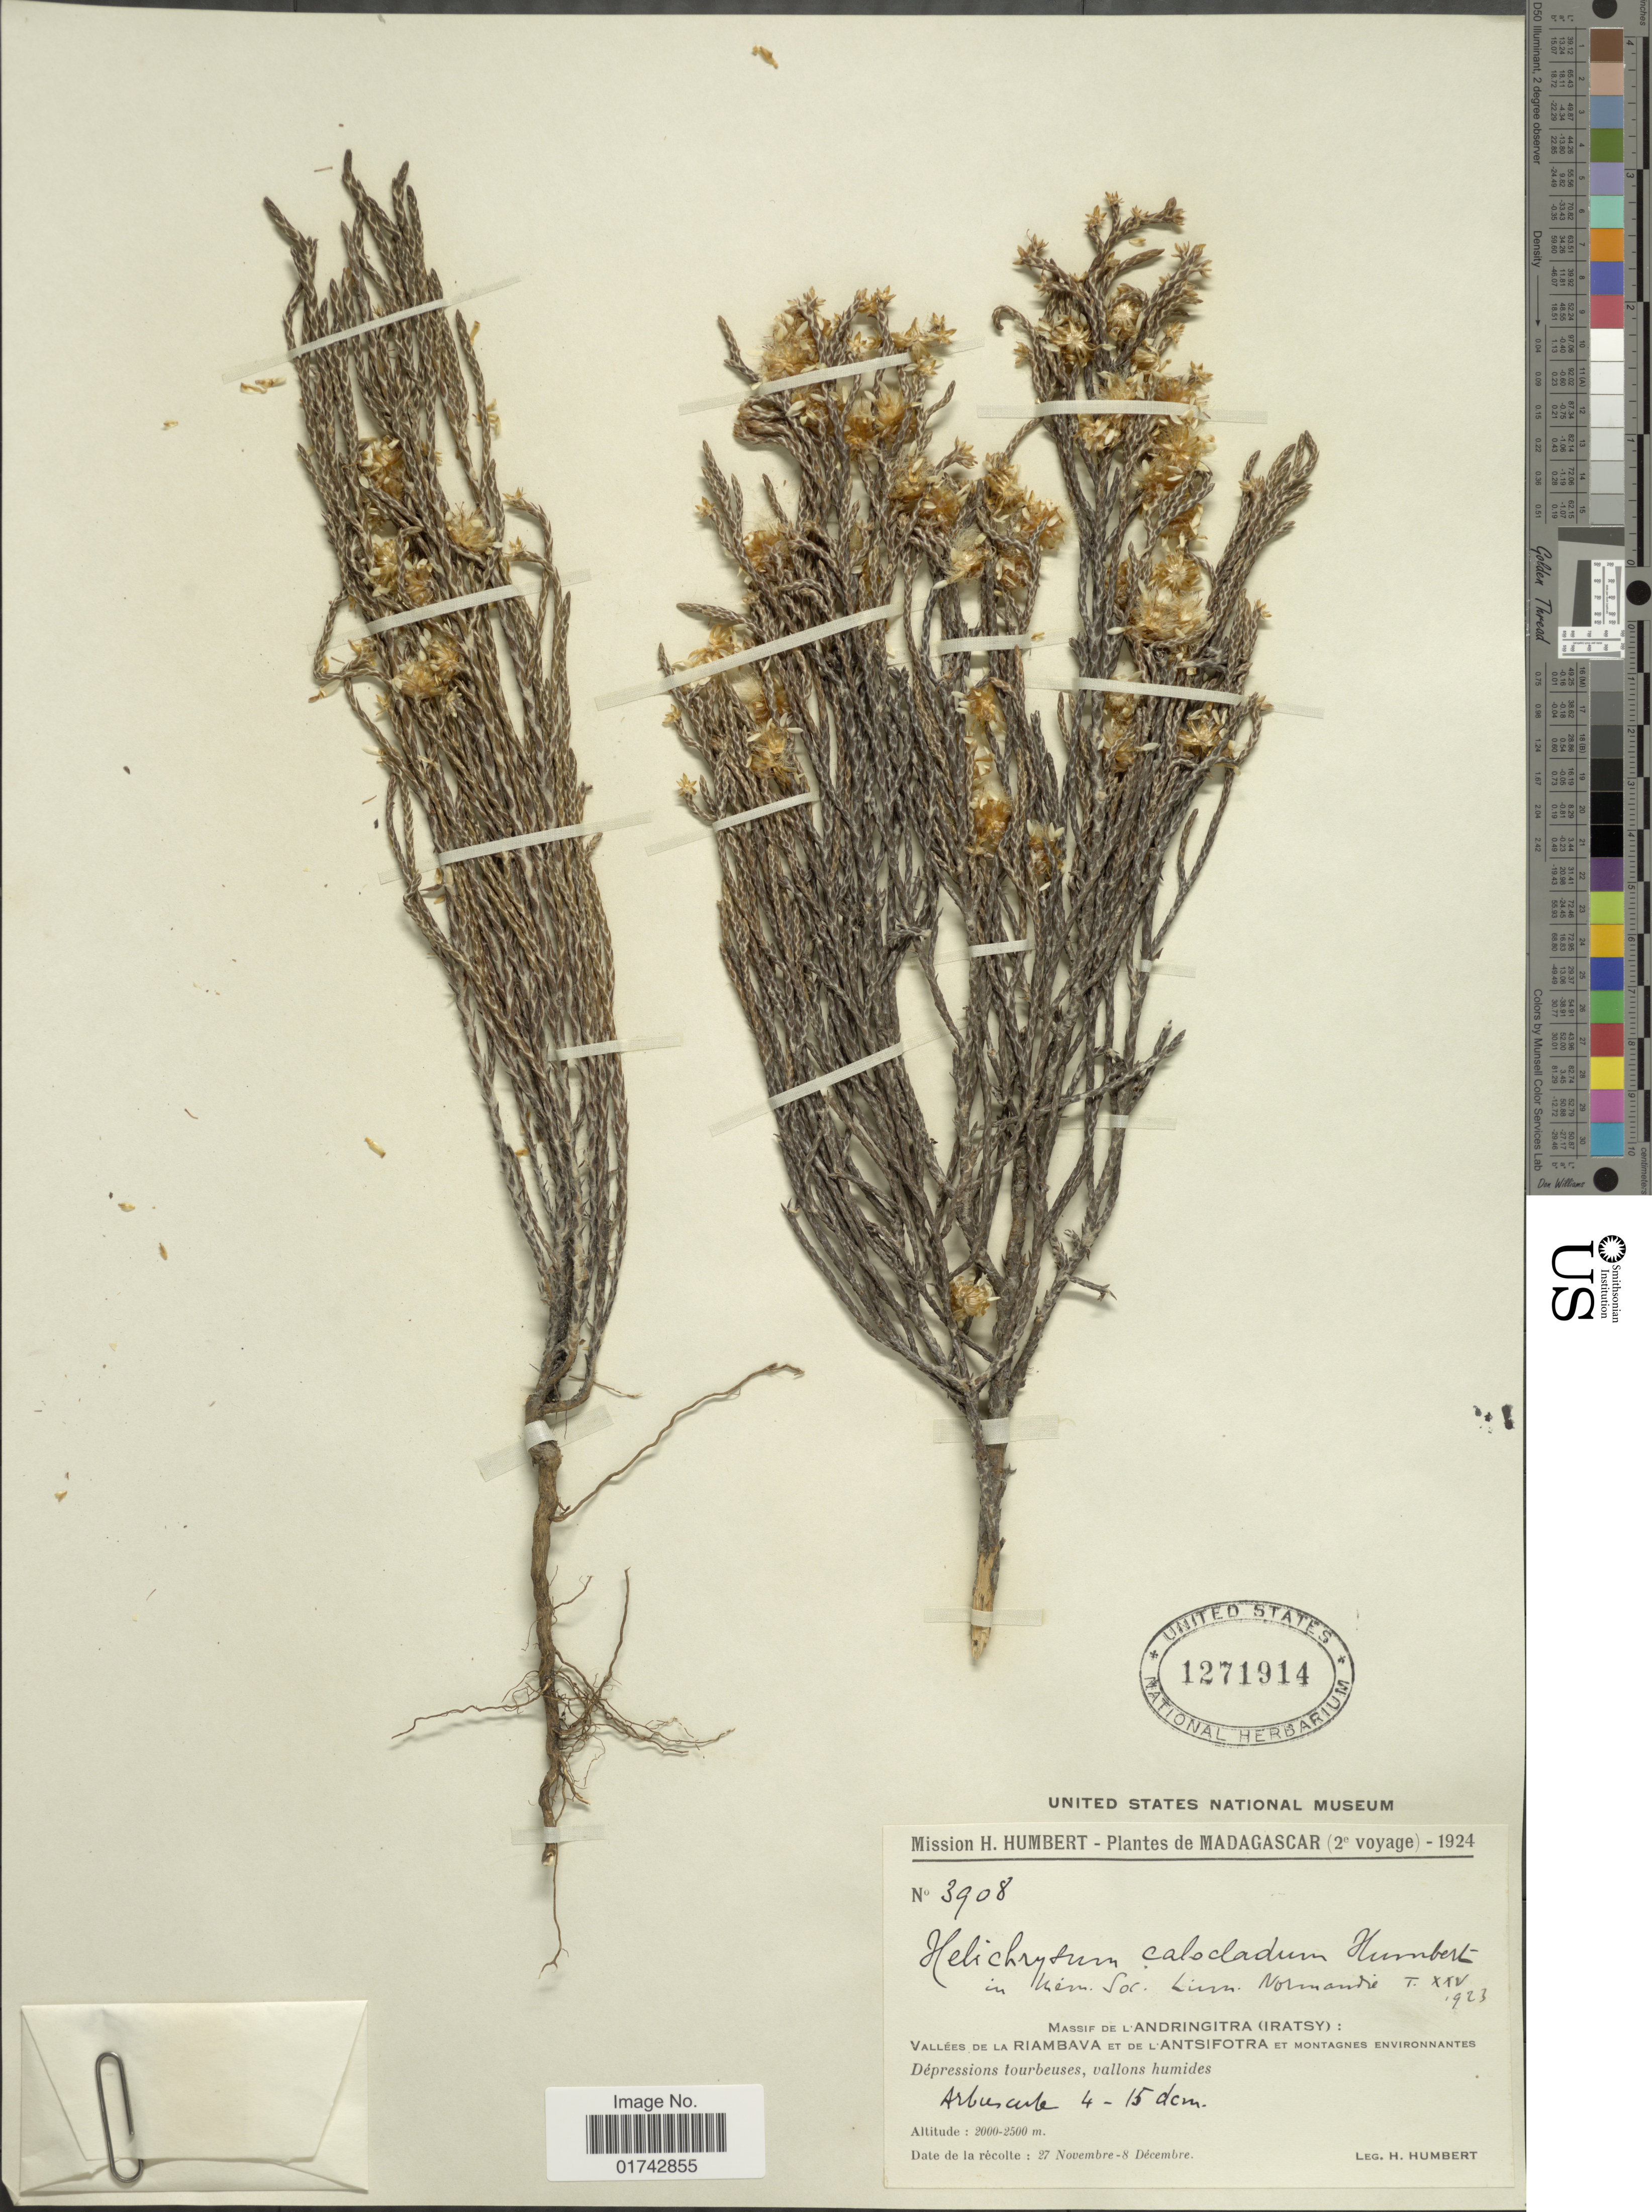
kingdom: Plantae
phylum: Tracheophyta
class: Magnoliopsida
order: Asterales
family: Asteraceae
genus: Helichrysum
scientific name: Helichrysum calocladum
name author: Humbert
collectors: H. Humbert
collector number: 3908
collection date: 1924-11-27/1924-12-08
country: Madagascar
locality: Massif de l'Andringitra (Iratsy): Vallées de la Riambava et de l'Antsifotra et montagnes environnantes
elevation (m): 2000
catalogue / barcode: US 1271914